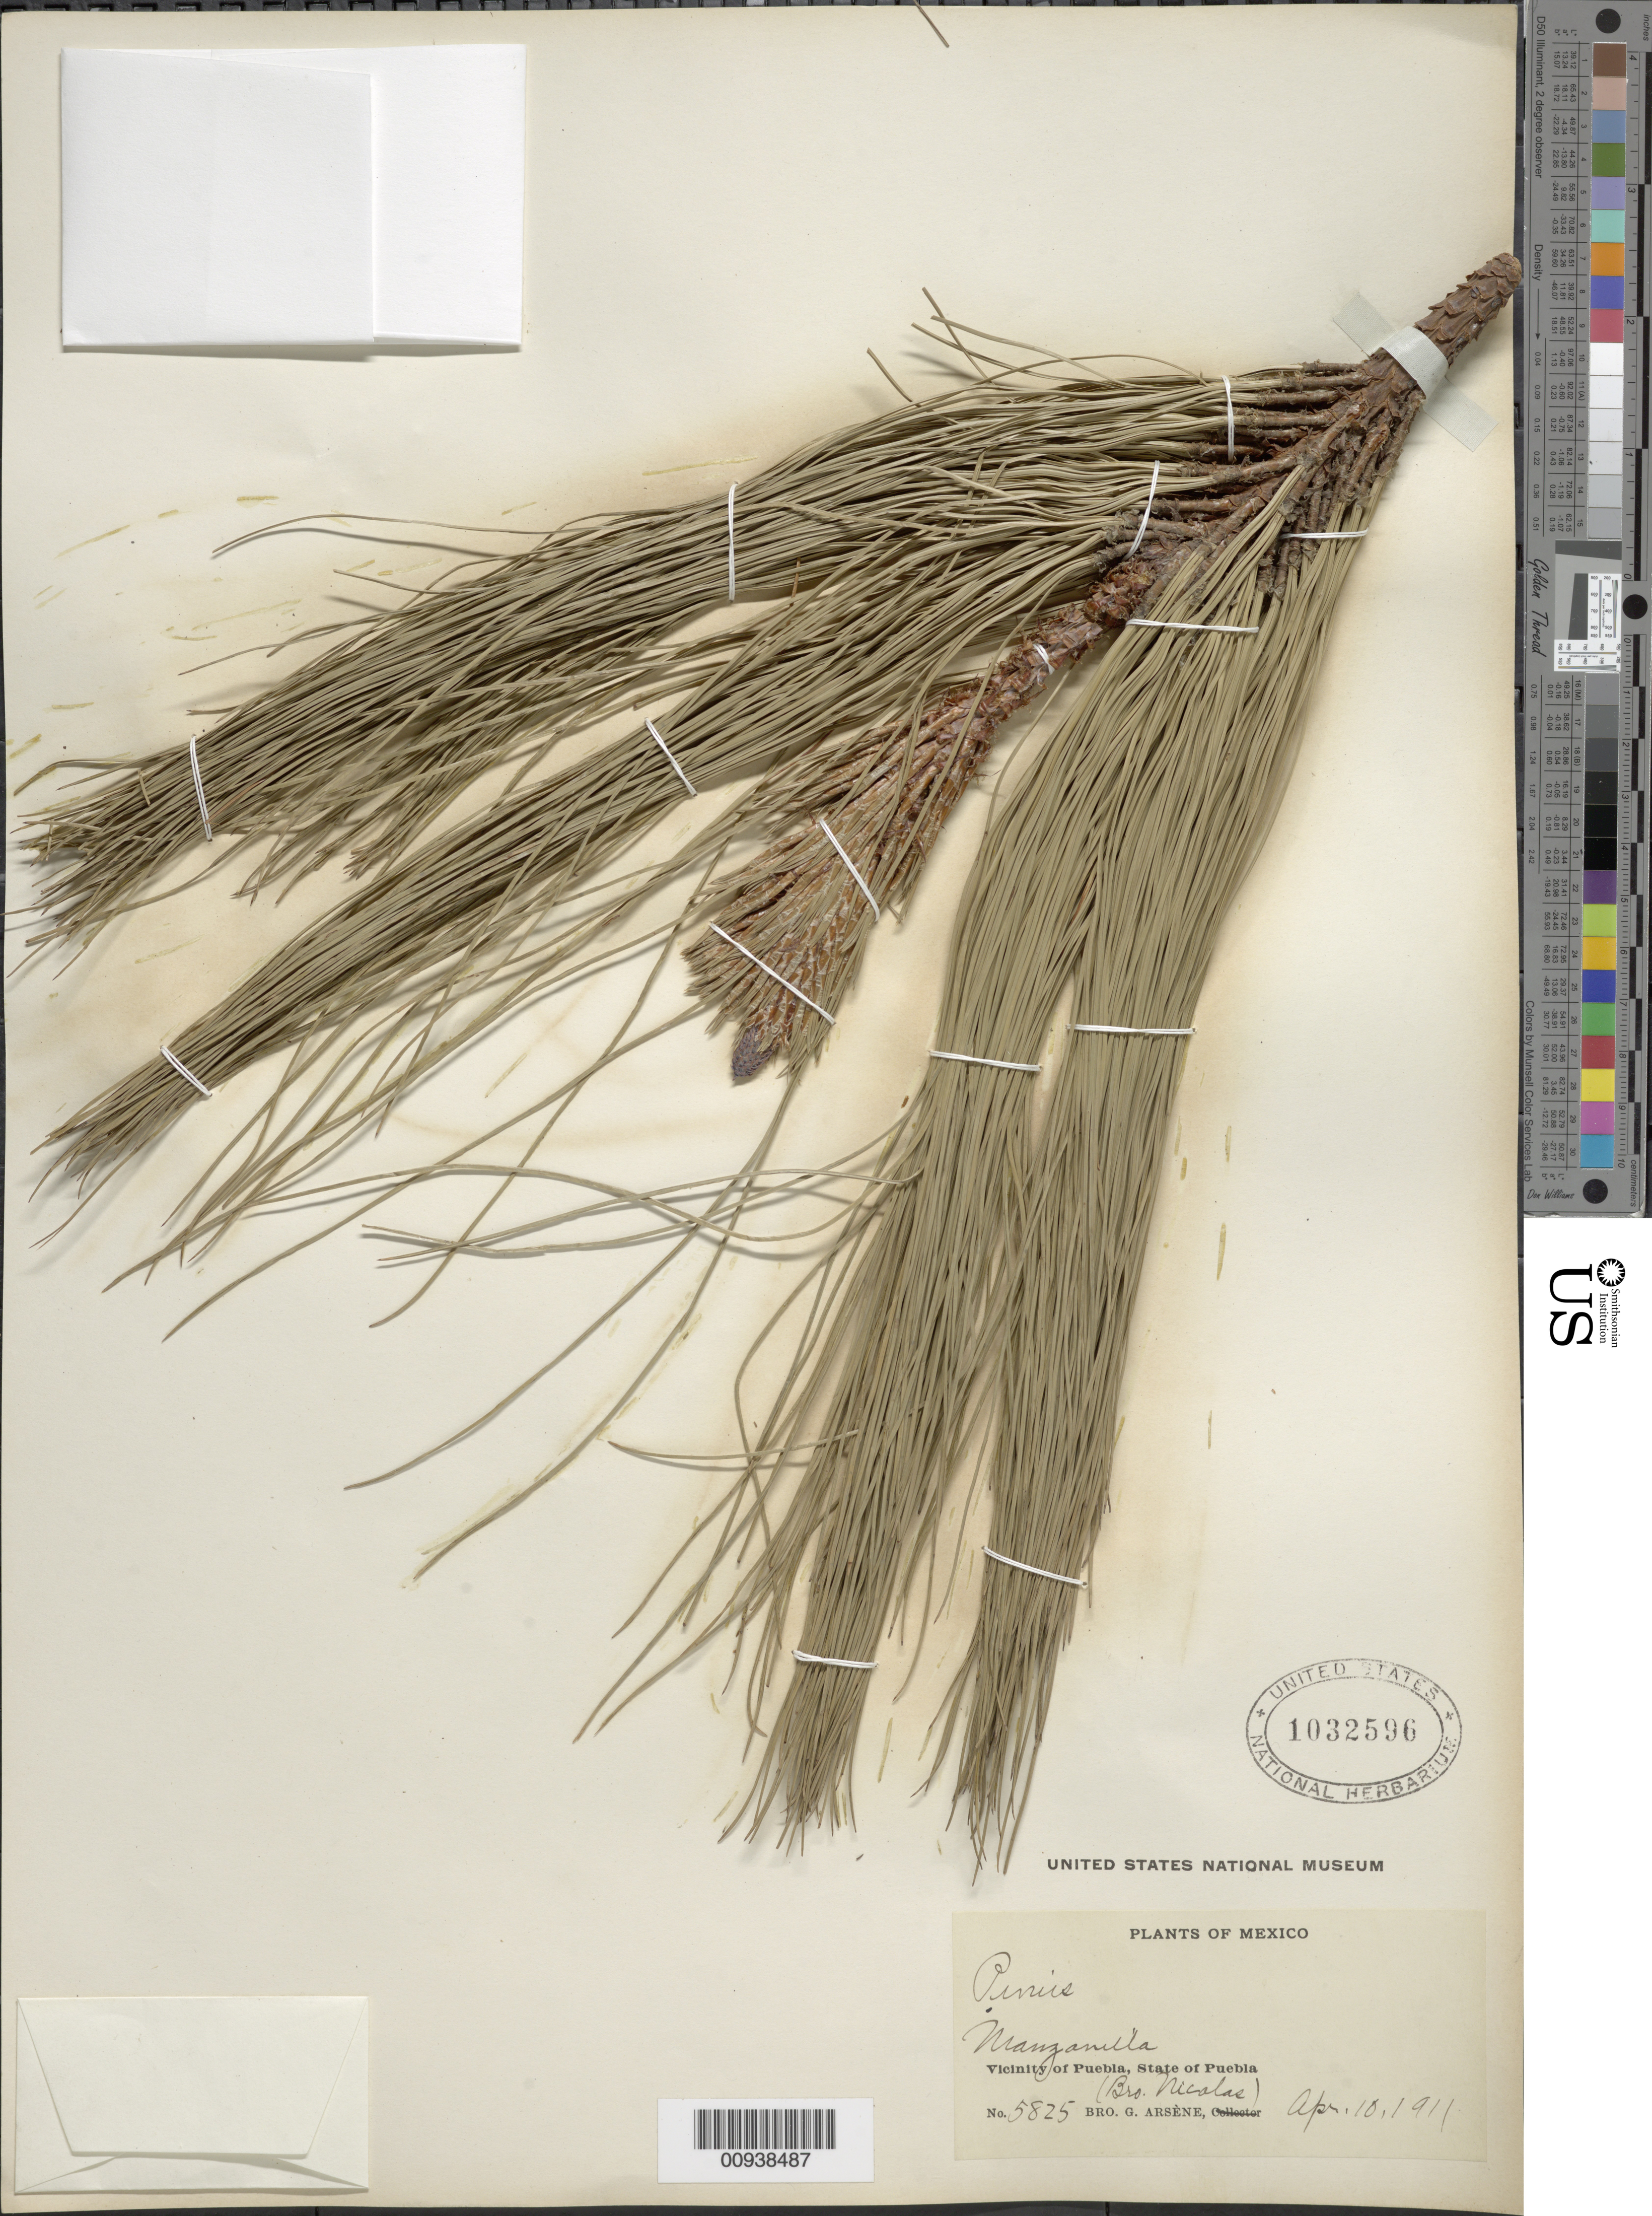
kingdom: Plantae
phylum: Tracheophyta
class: Pinopsida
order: Pinales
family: Pinaceae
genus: Pinus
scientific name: Pinus sp.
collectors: B. Nicolas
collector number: Arsène, Bro. G. No. 5825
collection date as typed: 10 Apr 1911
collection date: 1911-04-10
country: Mexico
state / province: Puebla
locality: Manzanilla. Vicinity of Puebla, State of Puebla.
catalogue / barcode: US 1032596